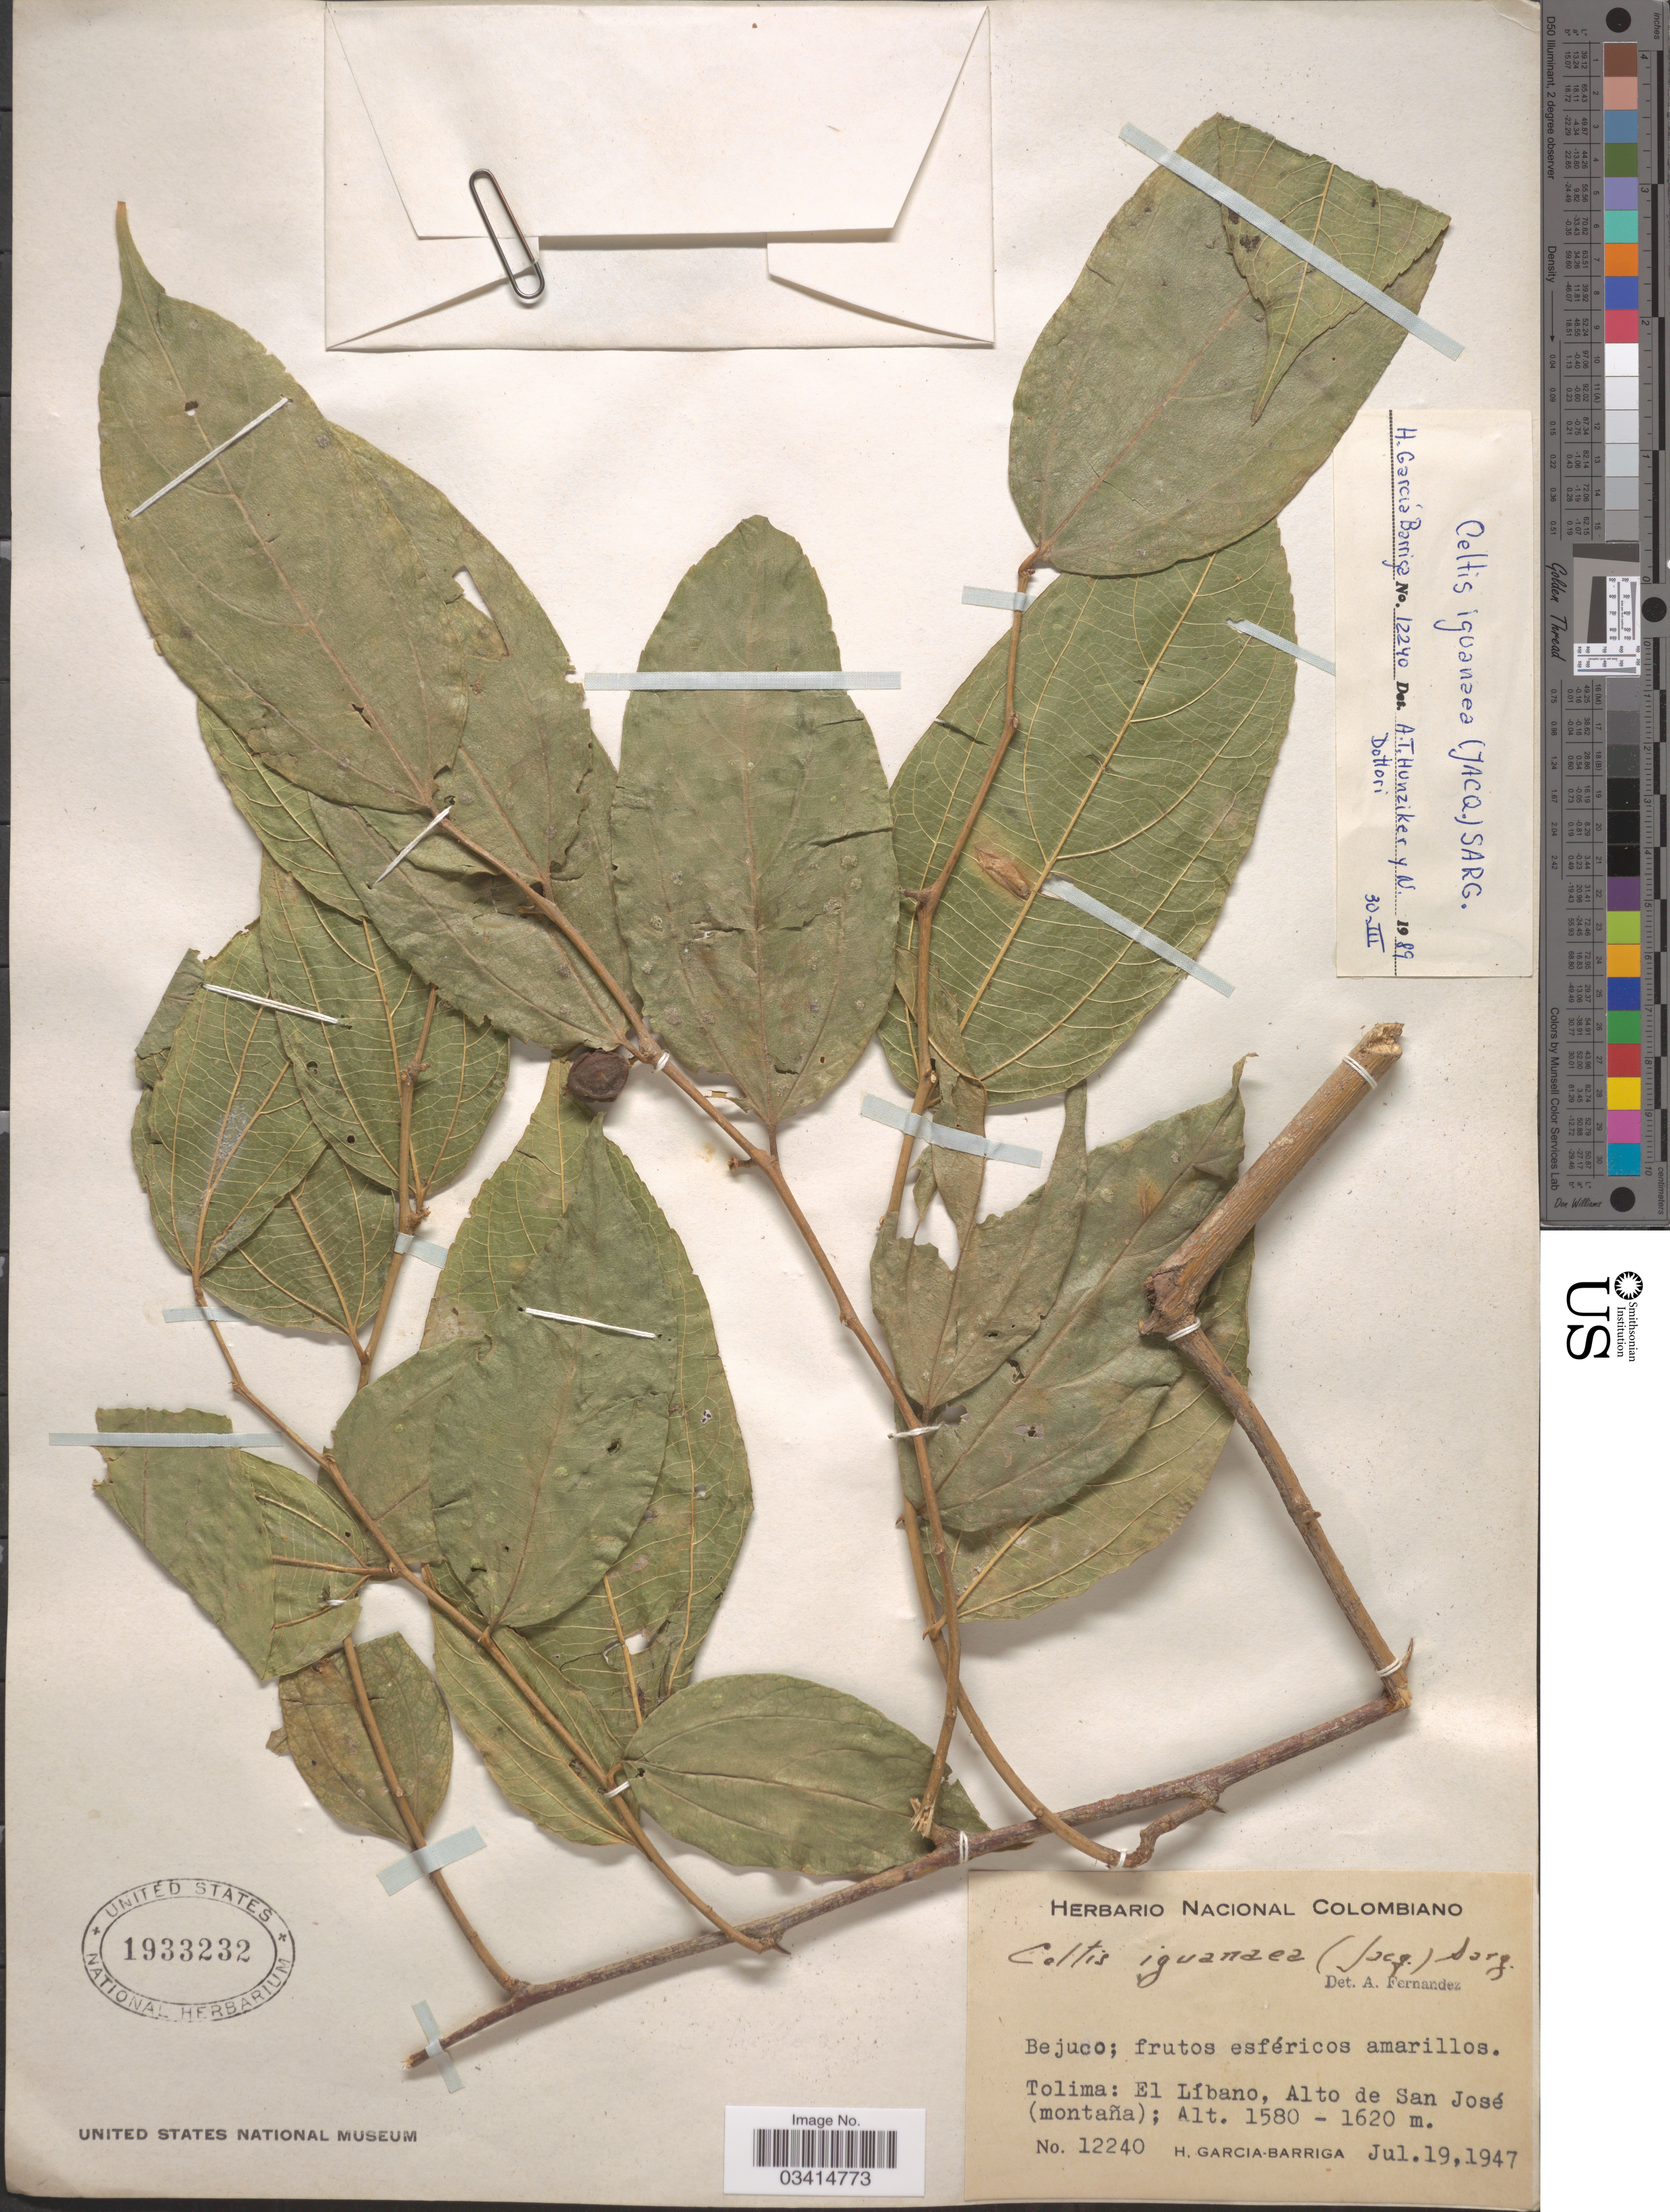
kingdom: Plantae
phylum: Tracheophyta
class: Magnoliopsida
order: Rosales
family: Cannabaceae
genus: Celtis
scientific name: Celtis iguanaea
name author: (Jacq.) Sarg.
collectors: H. García Barriga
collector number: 12240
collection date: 1947-07-19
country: Colombia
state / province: Tolima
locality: El Líbano, Alto de San José (montaña).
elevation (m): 1580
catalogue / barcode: US 1933232